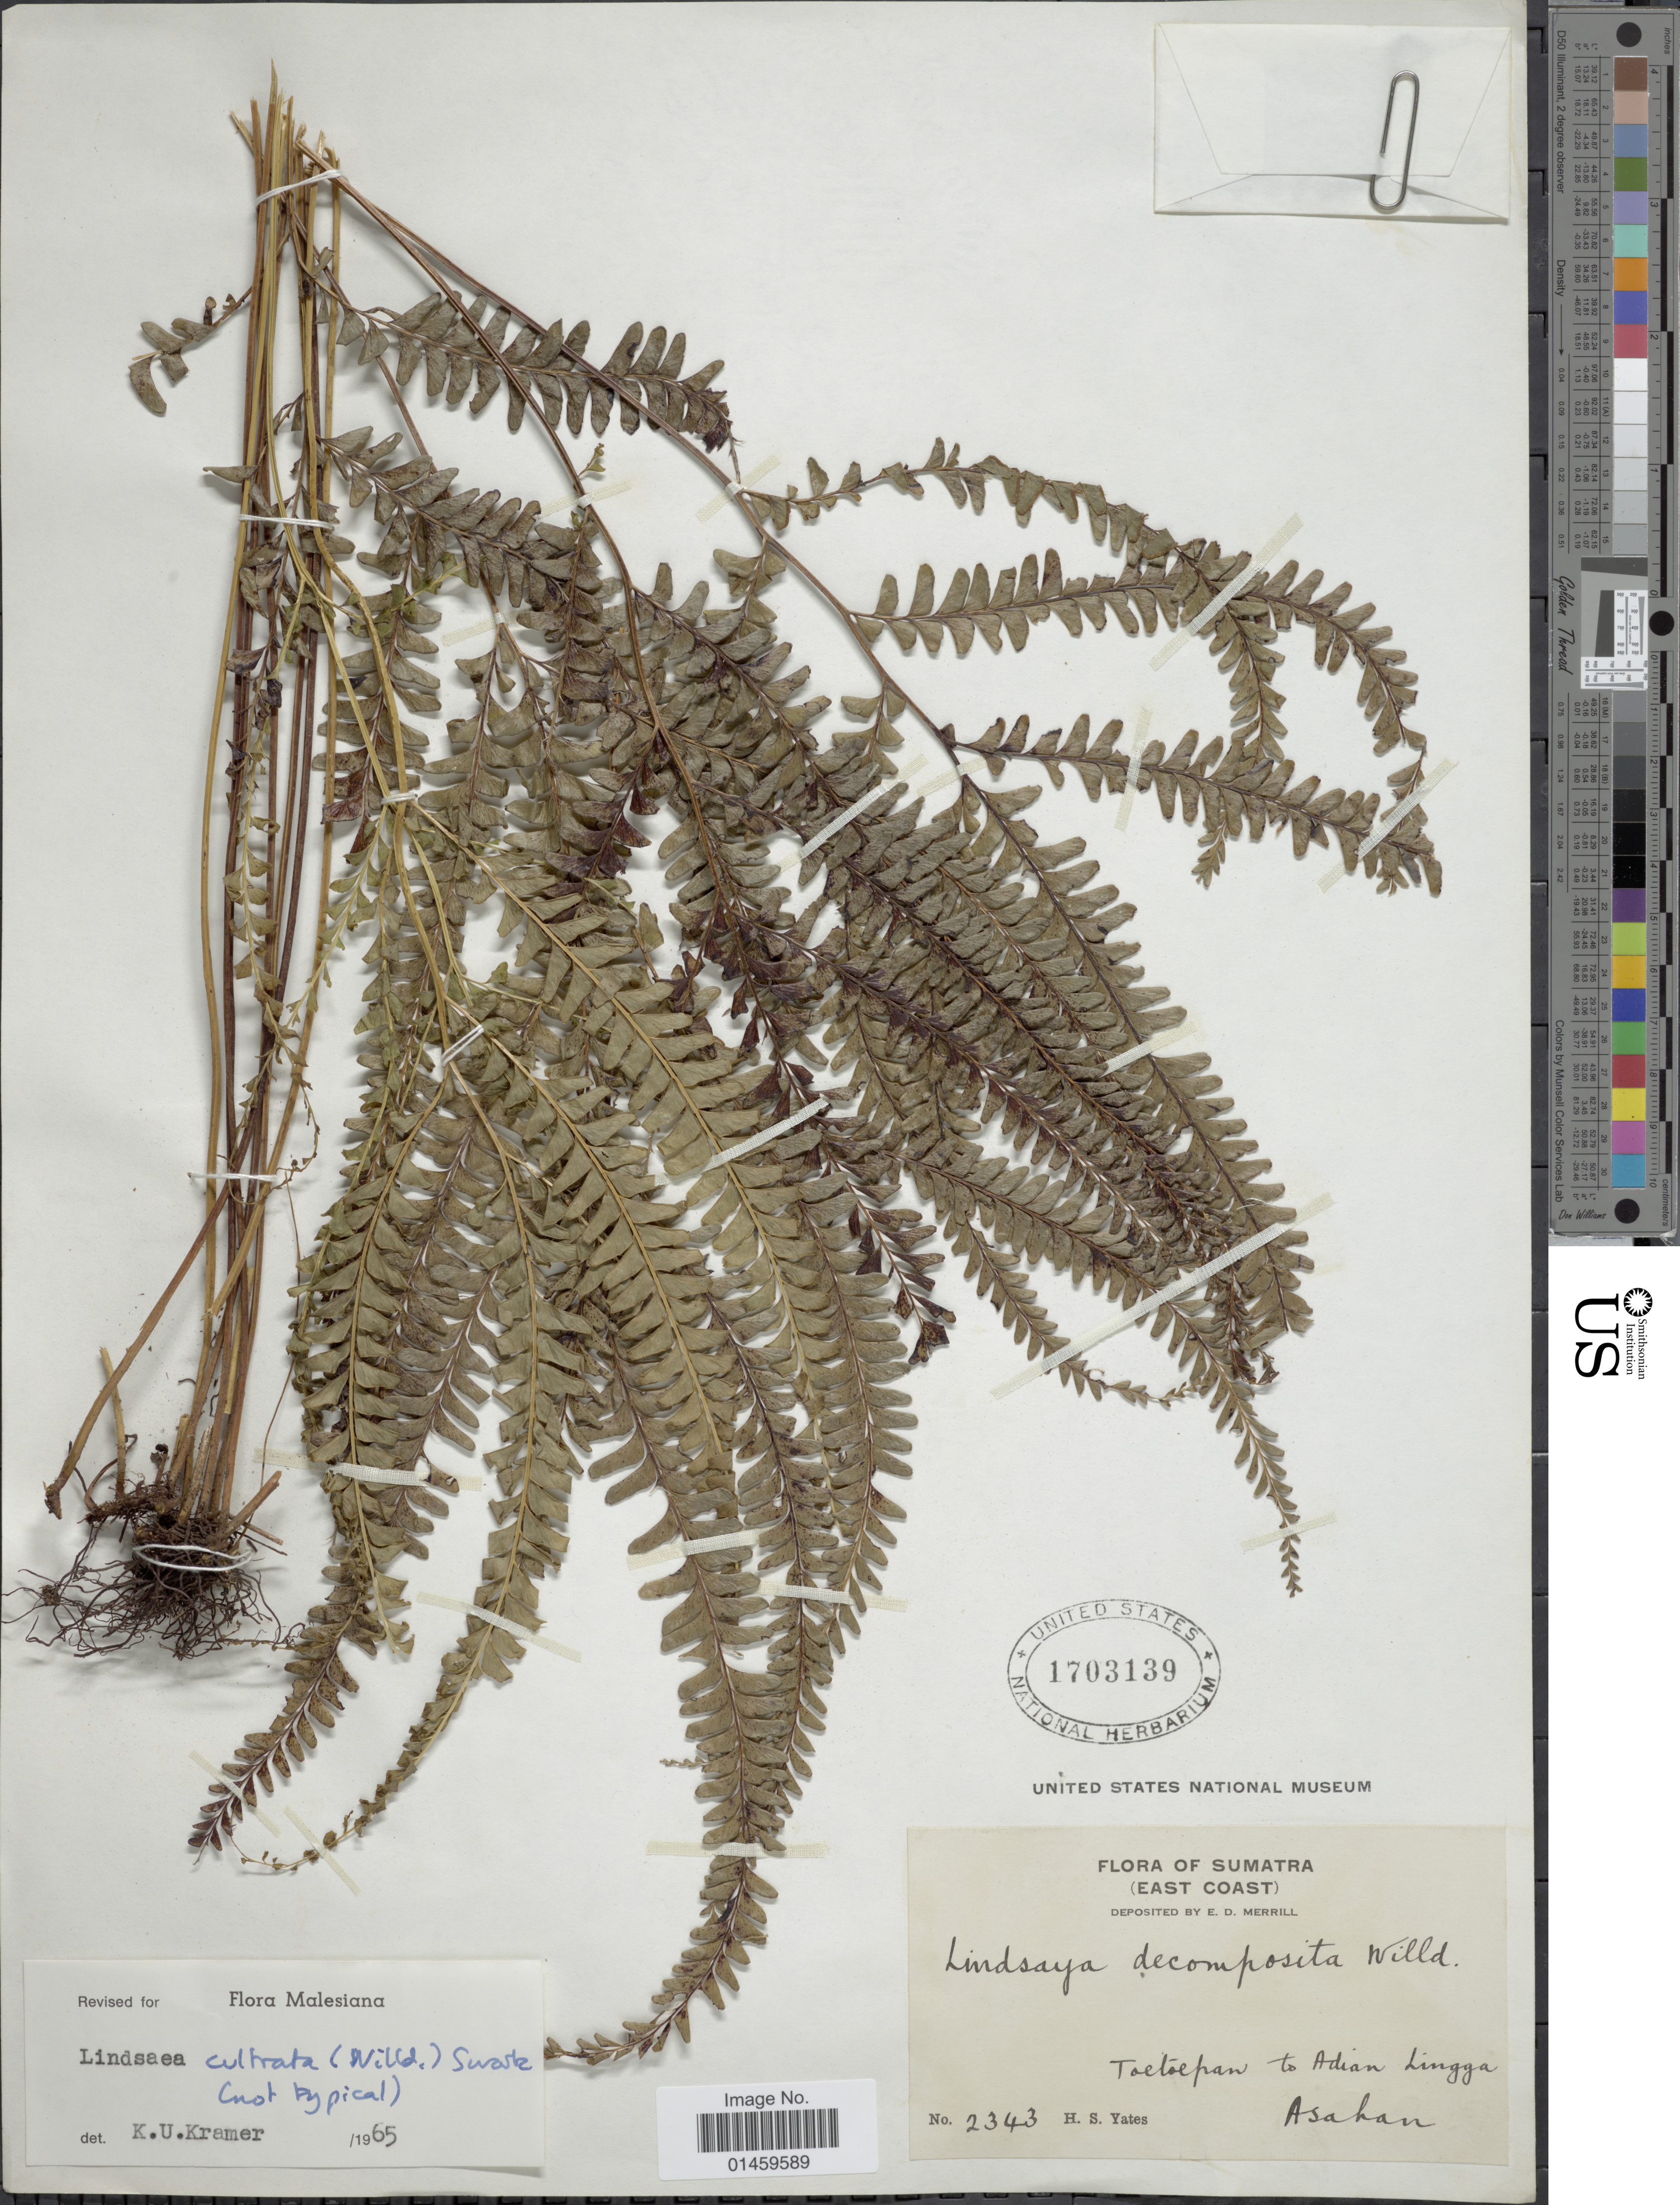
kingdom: Plantae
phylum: Tracheophyta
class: Polypodiopsida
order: Polypodiales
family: Lindsaeaceae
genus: Lindsaea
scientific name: Lindsaea odorata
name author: Roxb.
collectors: H. S. Yates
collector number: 2343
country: Indonesia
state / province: Sumatra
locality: East Coast. Toetoepan to Adian Lingga. [interpreted]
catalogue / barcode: US 1703139